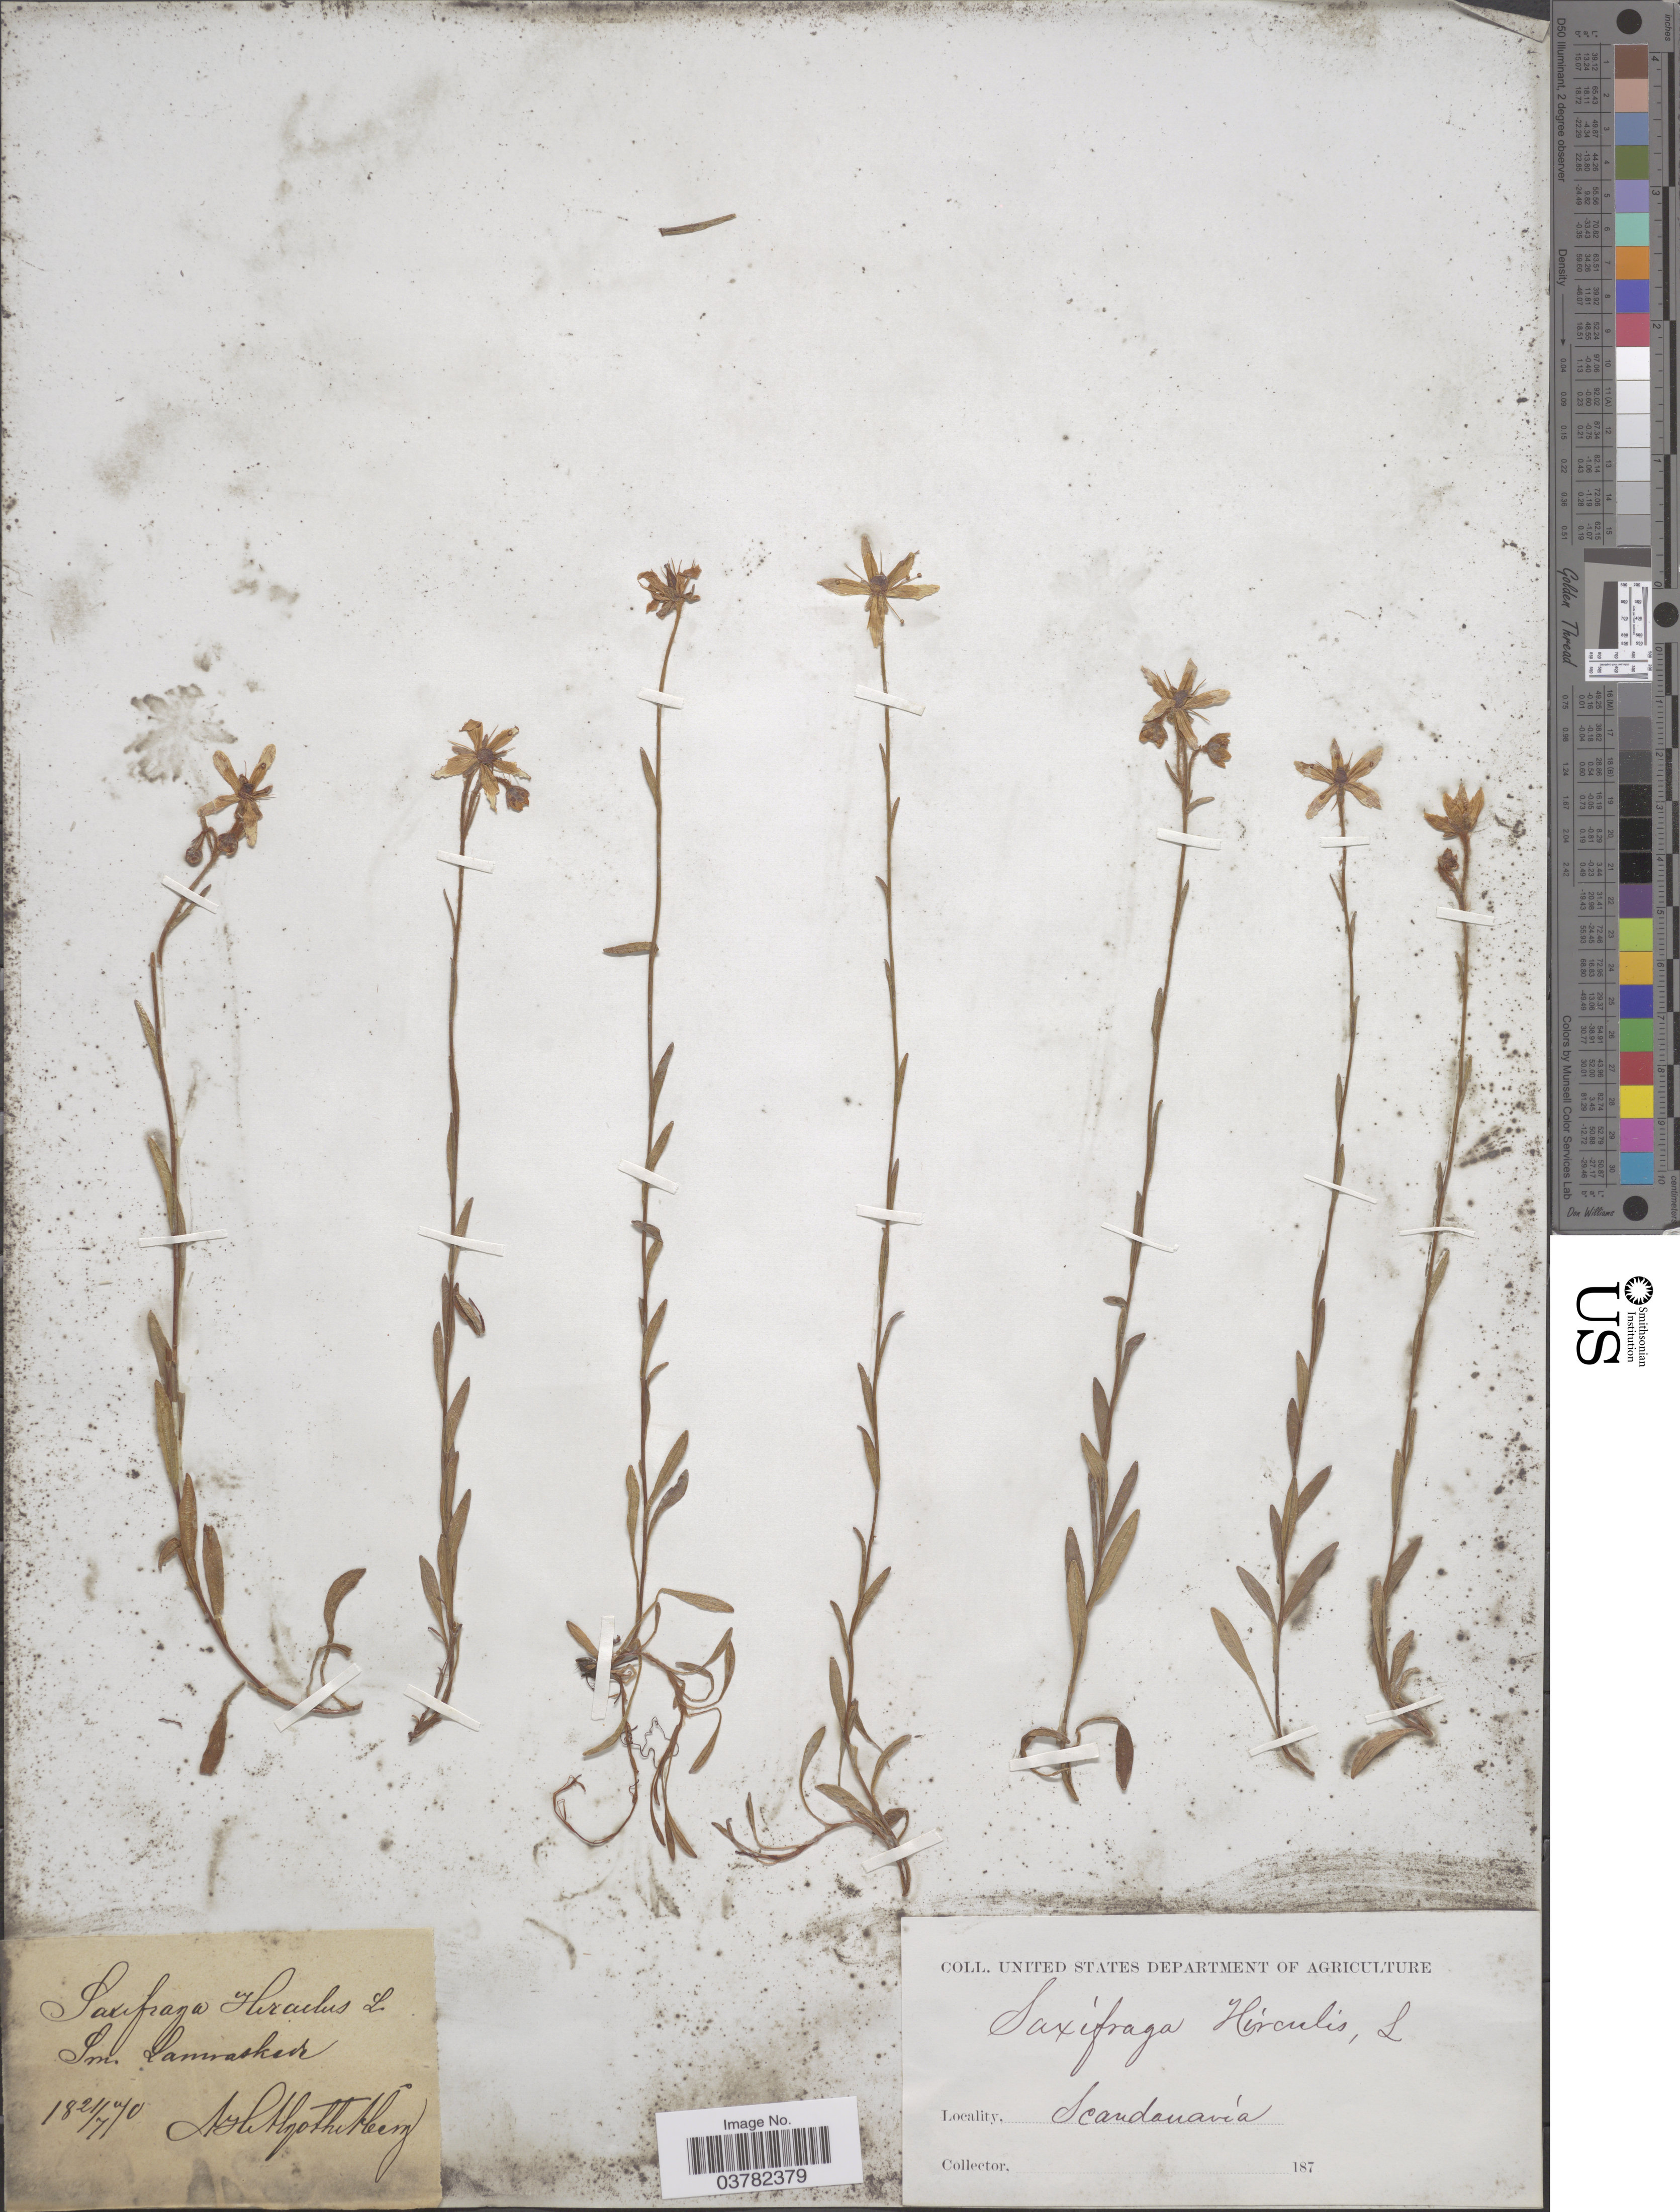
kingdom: Plantae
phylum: Tracheophyta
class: Magnoliopsida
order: Saxifragales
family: Saxifragaceae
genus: Saxifraga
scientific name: Saxifraga hirculus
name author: L.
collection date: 1870-07-21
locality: Scandinavia.